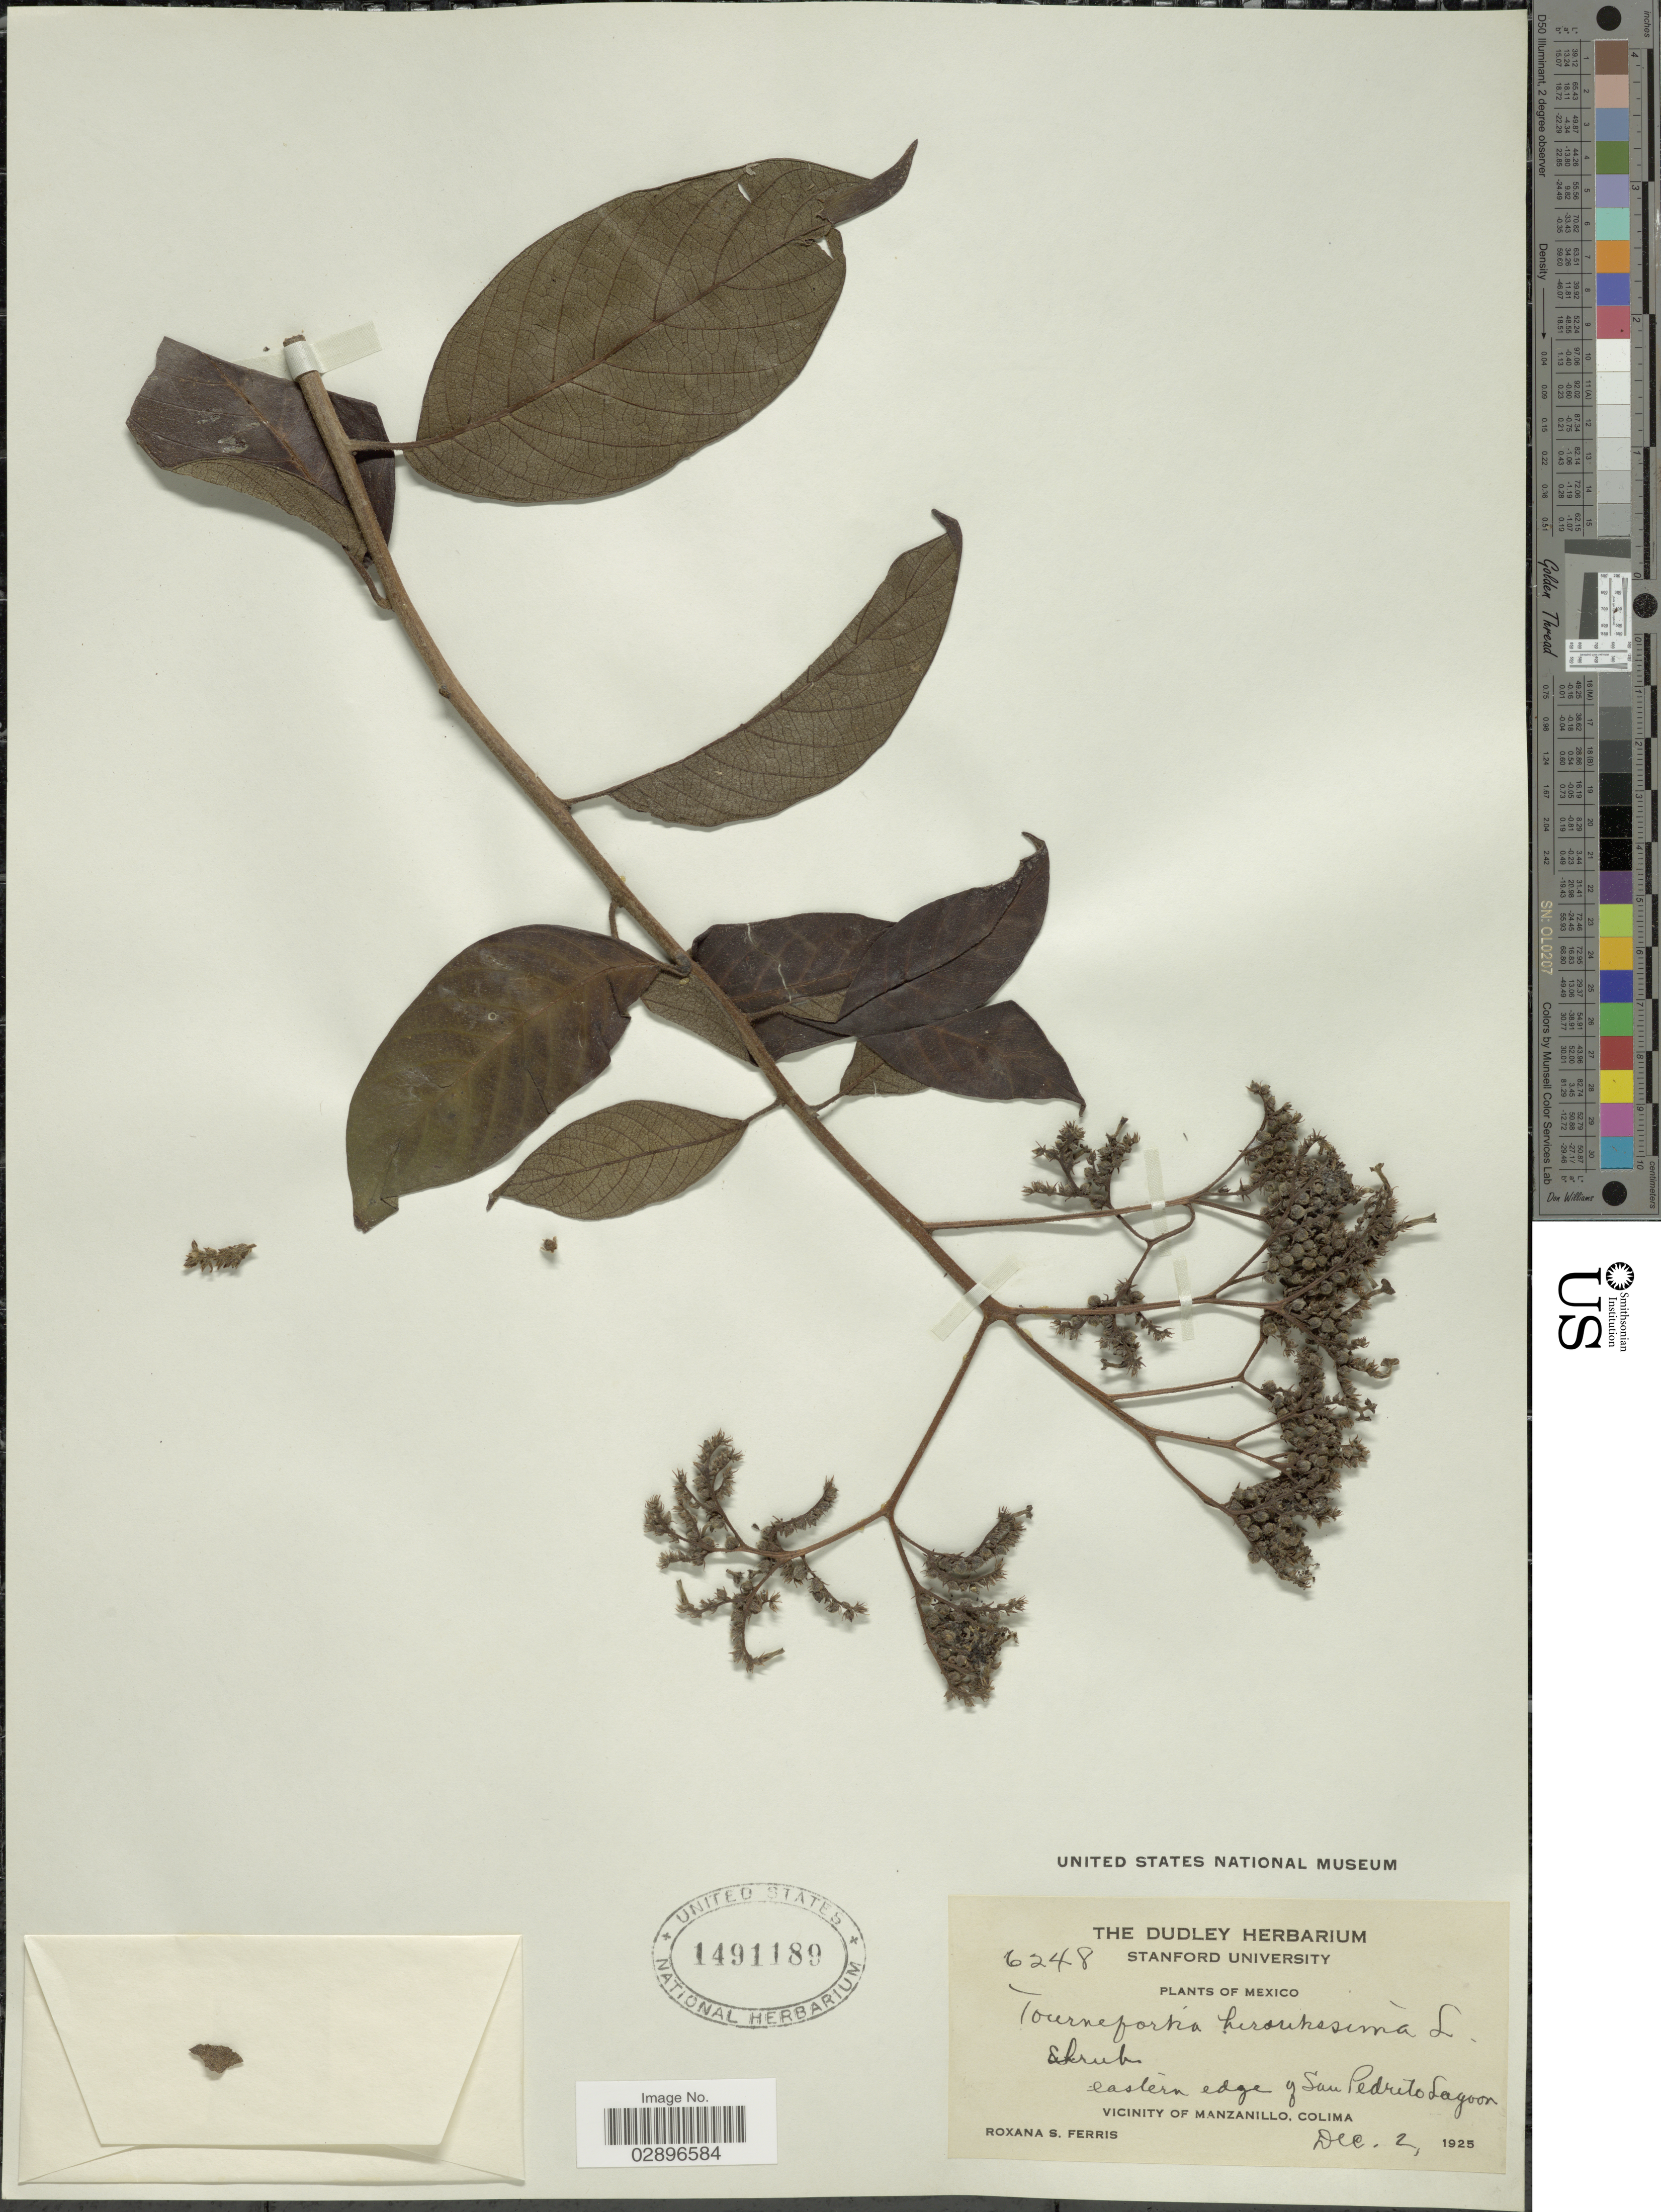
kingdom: Plantae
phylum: Tracheophyta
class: Magnoliopsida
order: Boraginales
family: Heliotropiaceae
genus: Tournefortia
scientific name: Tournefortia hirsutissima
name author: L.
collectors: R. S. Ferris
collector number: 6248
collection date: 1925-12-02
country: Mexico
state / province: Colima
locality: Eastern edge of San Pedrito Lagoon. Vicinity of Manzanillo.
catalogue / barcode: US 1491180